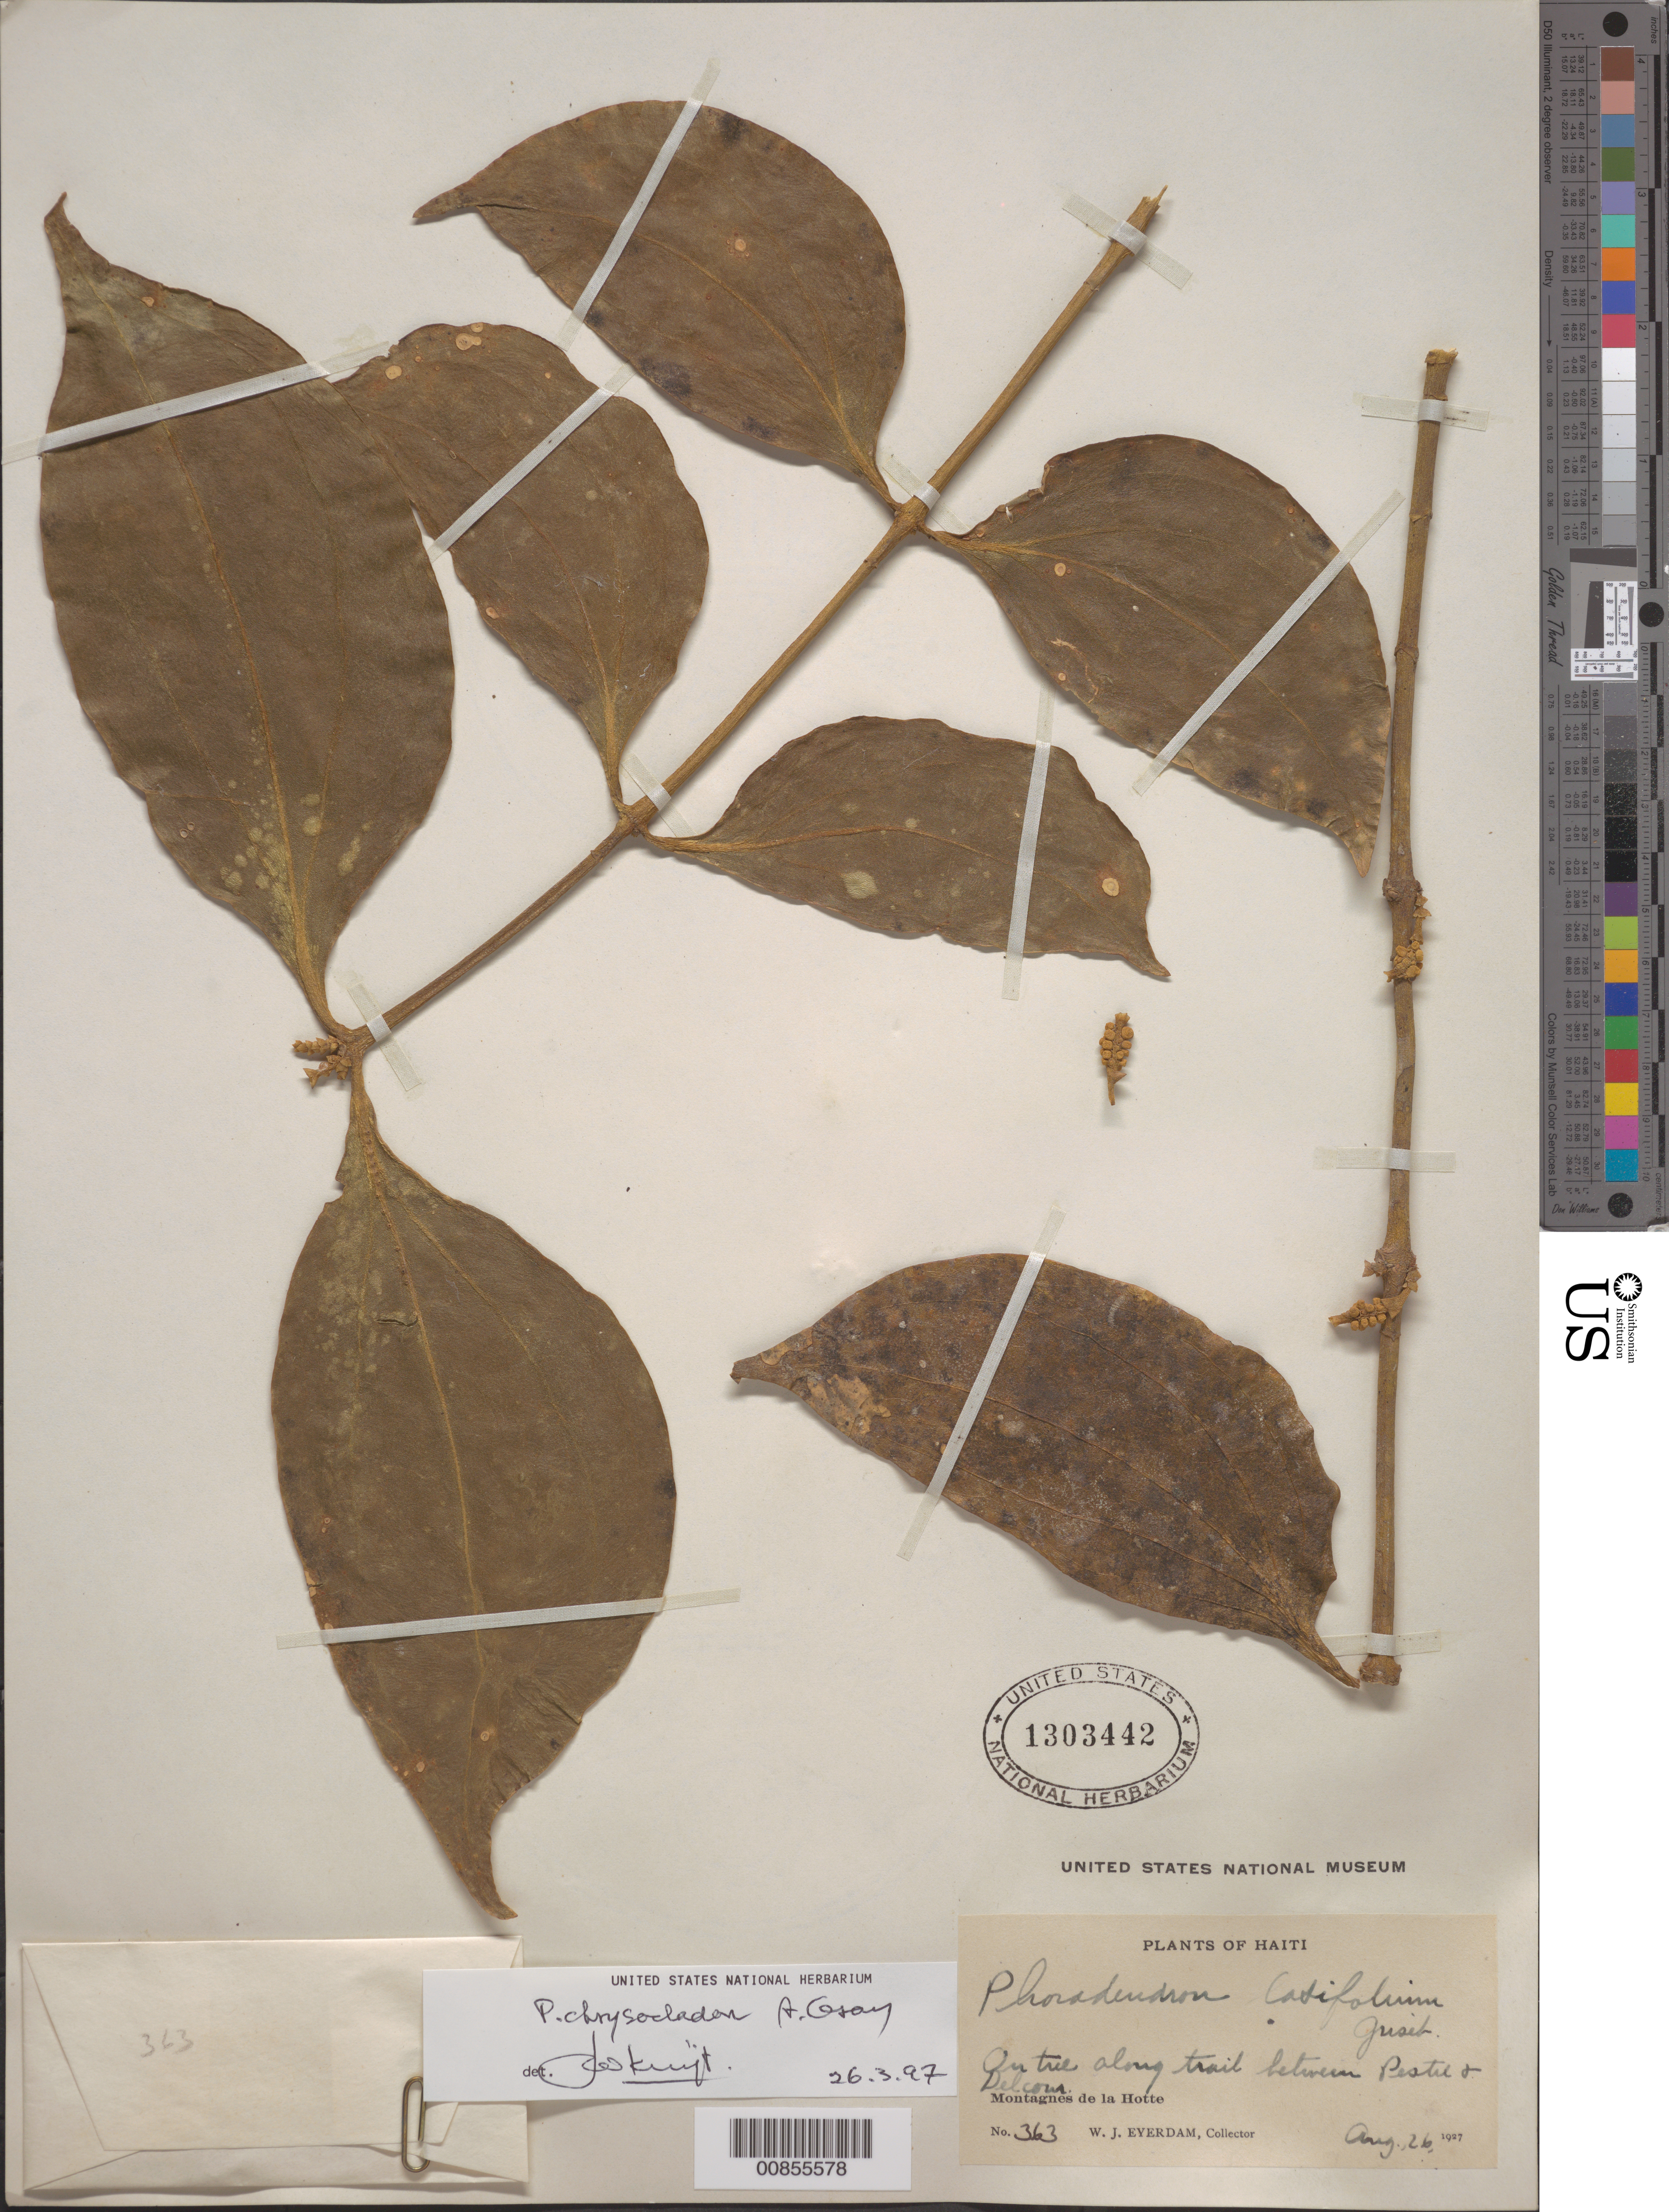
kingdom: Plantae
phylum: Tracheophyta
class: Magnoliopsida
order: Santalales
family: Viscaceae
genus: Phoradendron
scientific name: Phoradendron racemosum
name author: (Aubl.) Krug & Urb.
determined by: Kuijt, Job, (CANADA)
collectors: W. J. Eyerdam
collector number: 363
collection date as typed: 26 Aug 1927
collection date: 1927-08-26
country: Haiti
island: Hispaniola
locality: Along trail between Pestel and Delcour. Montagnes de la Hotte.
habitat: On tree.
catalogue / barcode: US 1303442